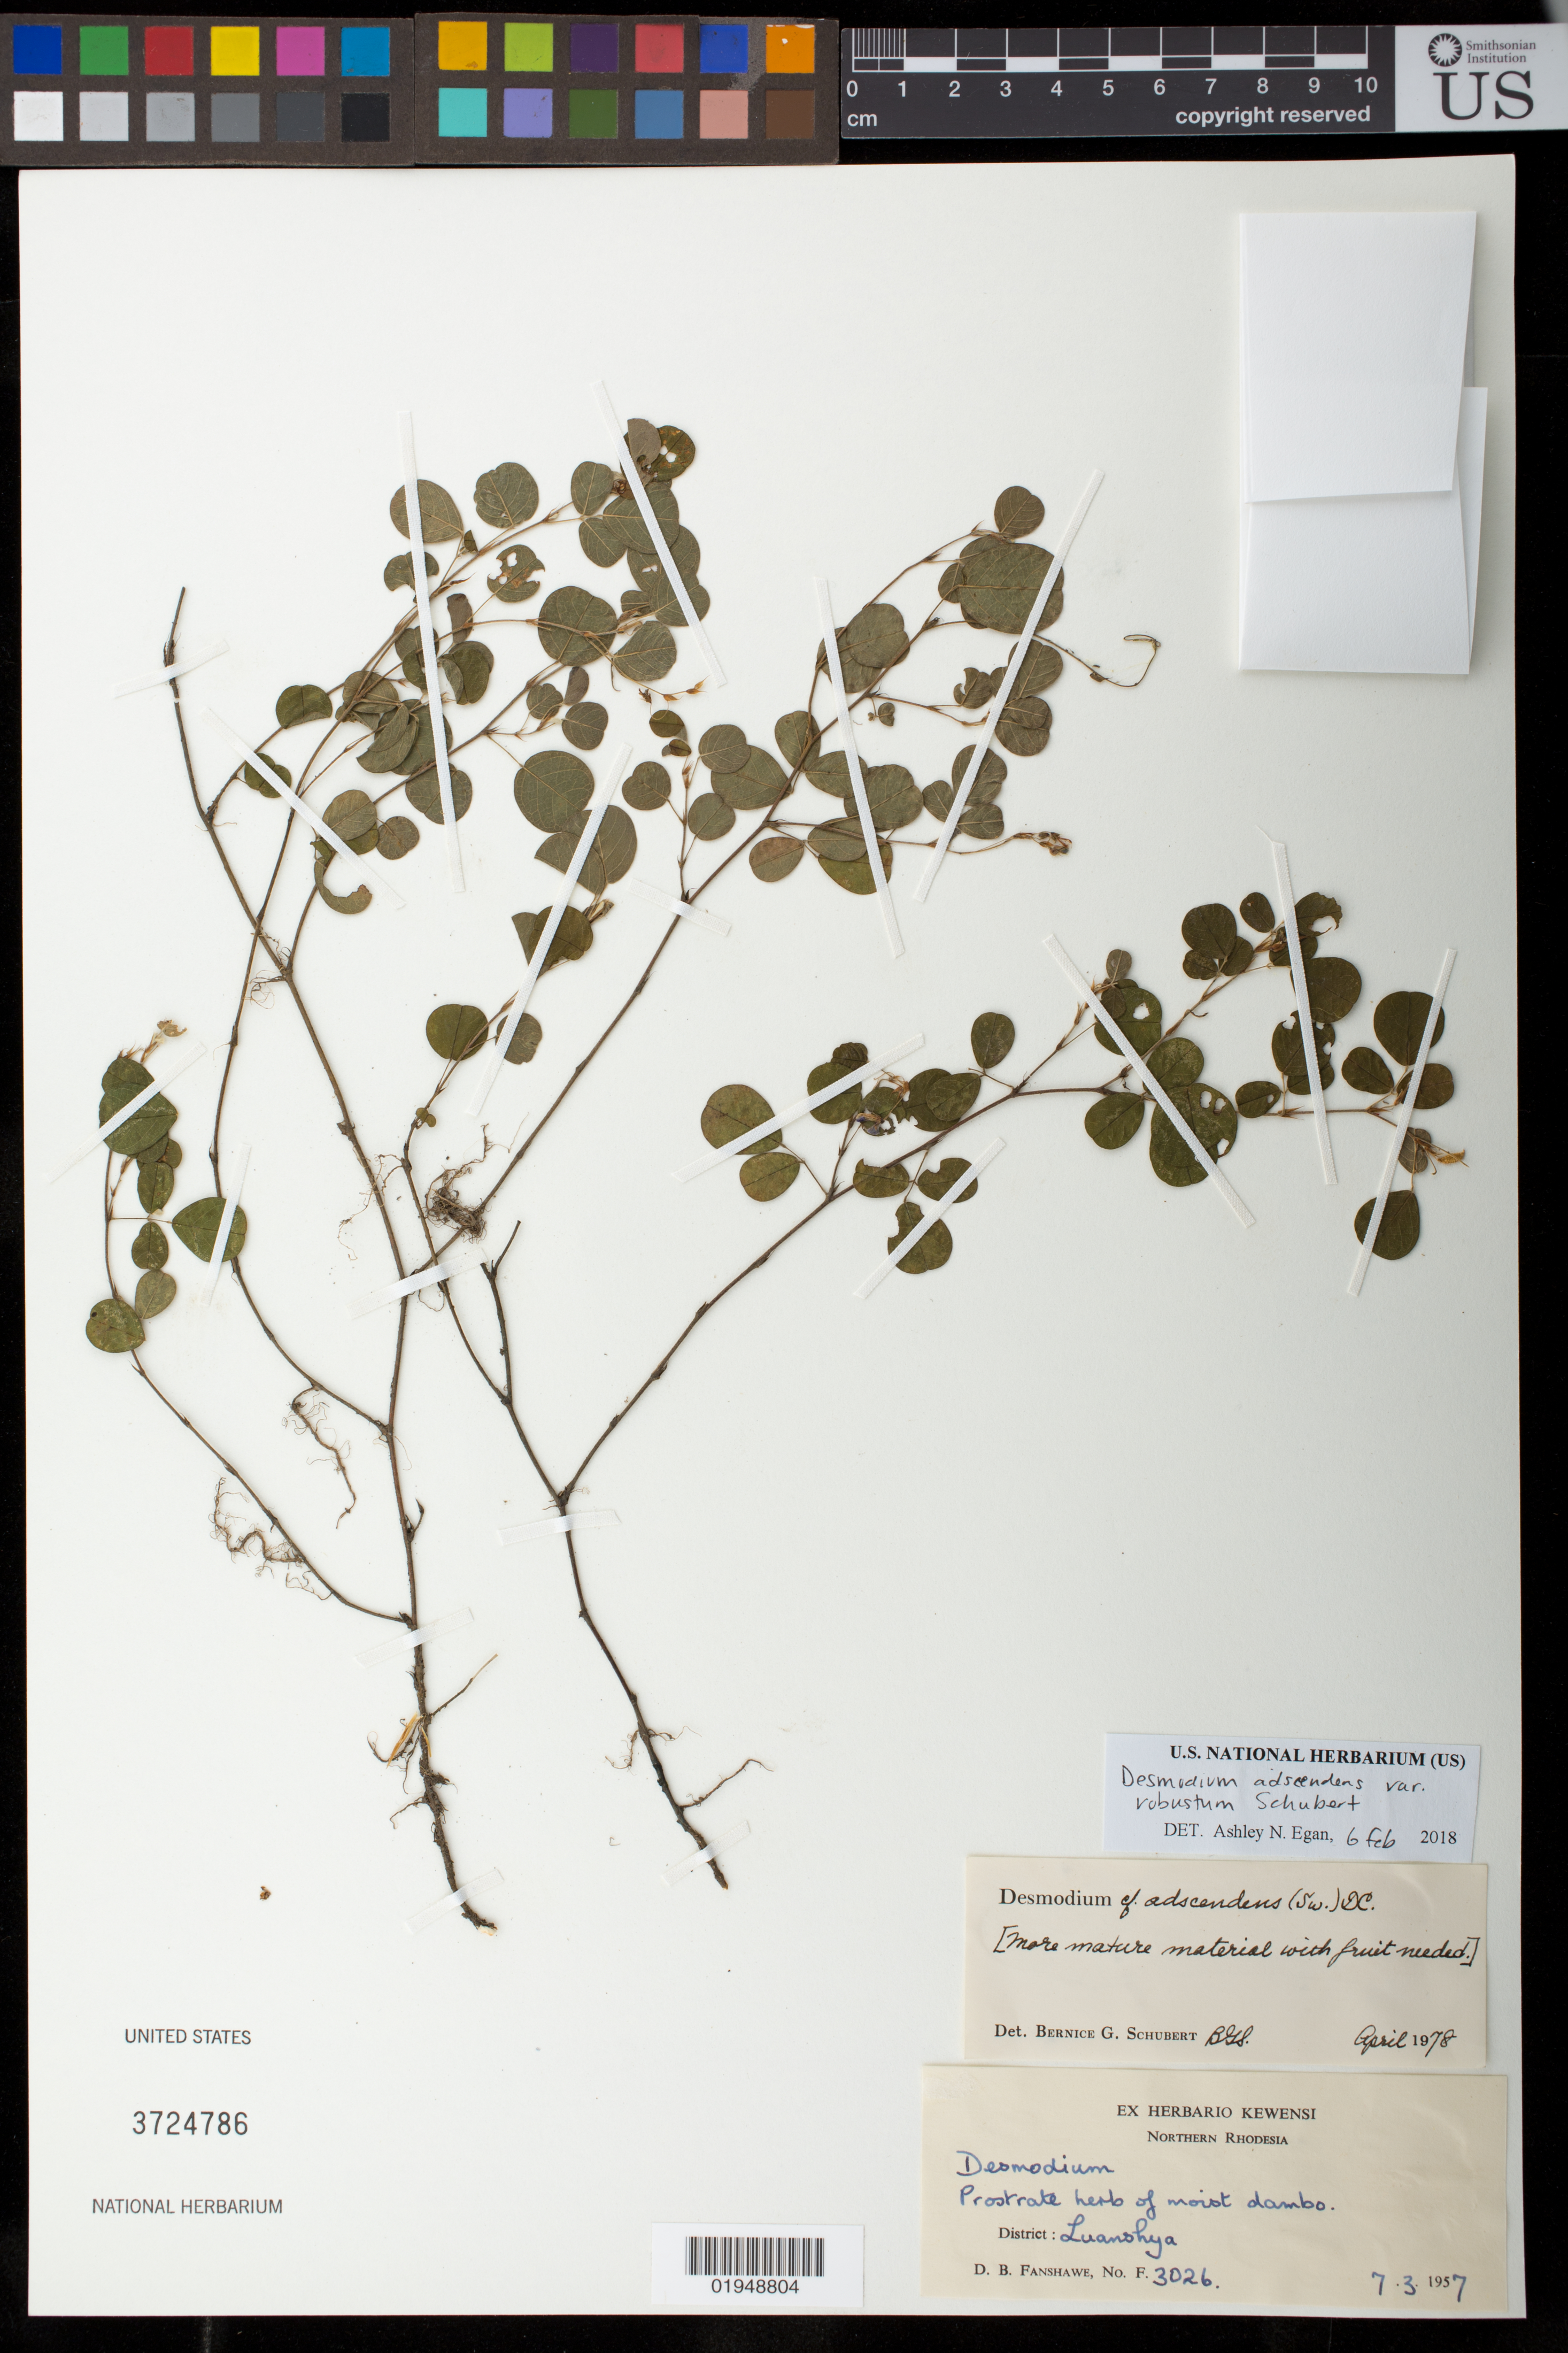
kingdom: Plantae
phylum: Tracheophyta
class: Magnoliopsida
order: Fabales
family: Fabaceae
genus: Grona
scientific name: Grona adscendens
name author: (Sw.) H. Ohashi & K. Ohashi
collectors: D. B. Fanshawe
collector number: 3026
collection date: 1957-03-07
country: Zambia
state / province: Copperbelt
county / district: Luanshya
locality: Luanshya District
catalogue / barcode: US 3724786